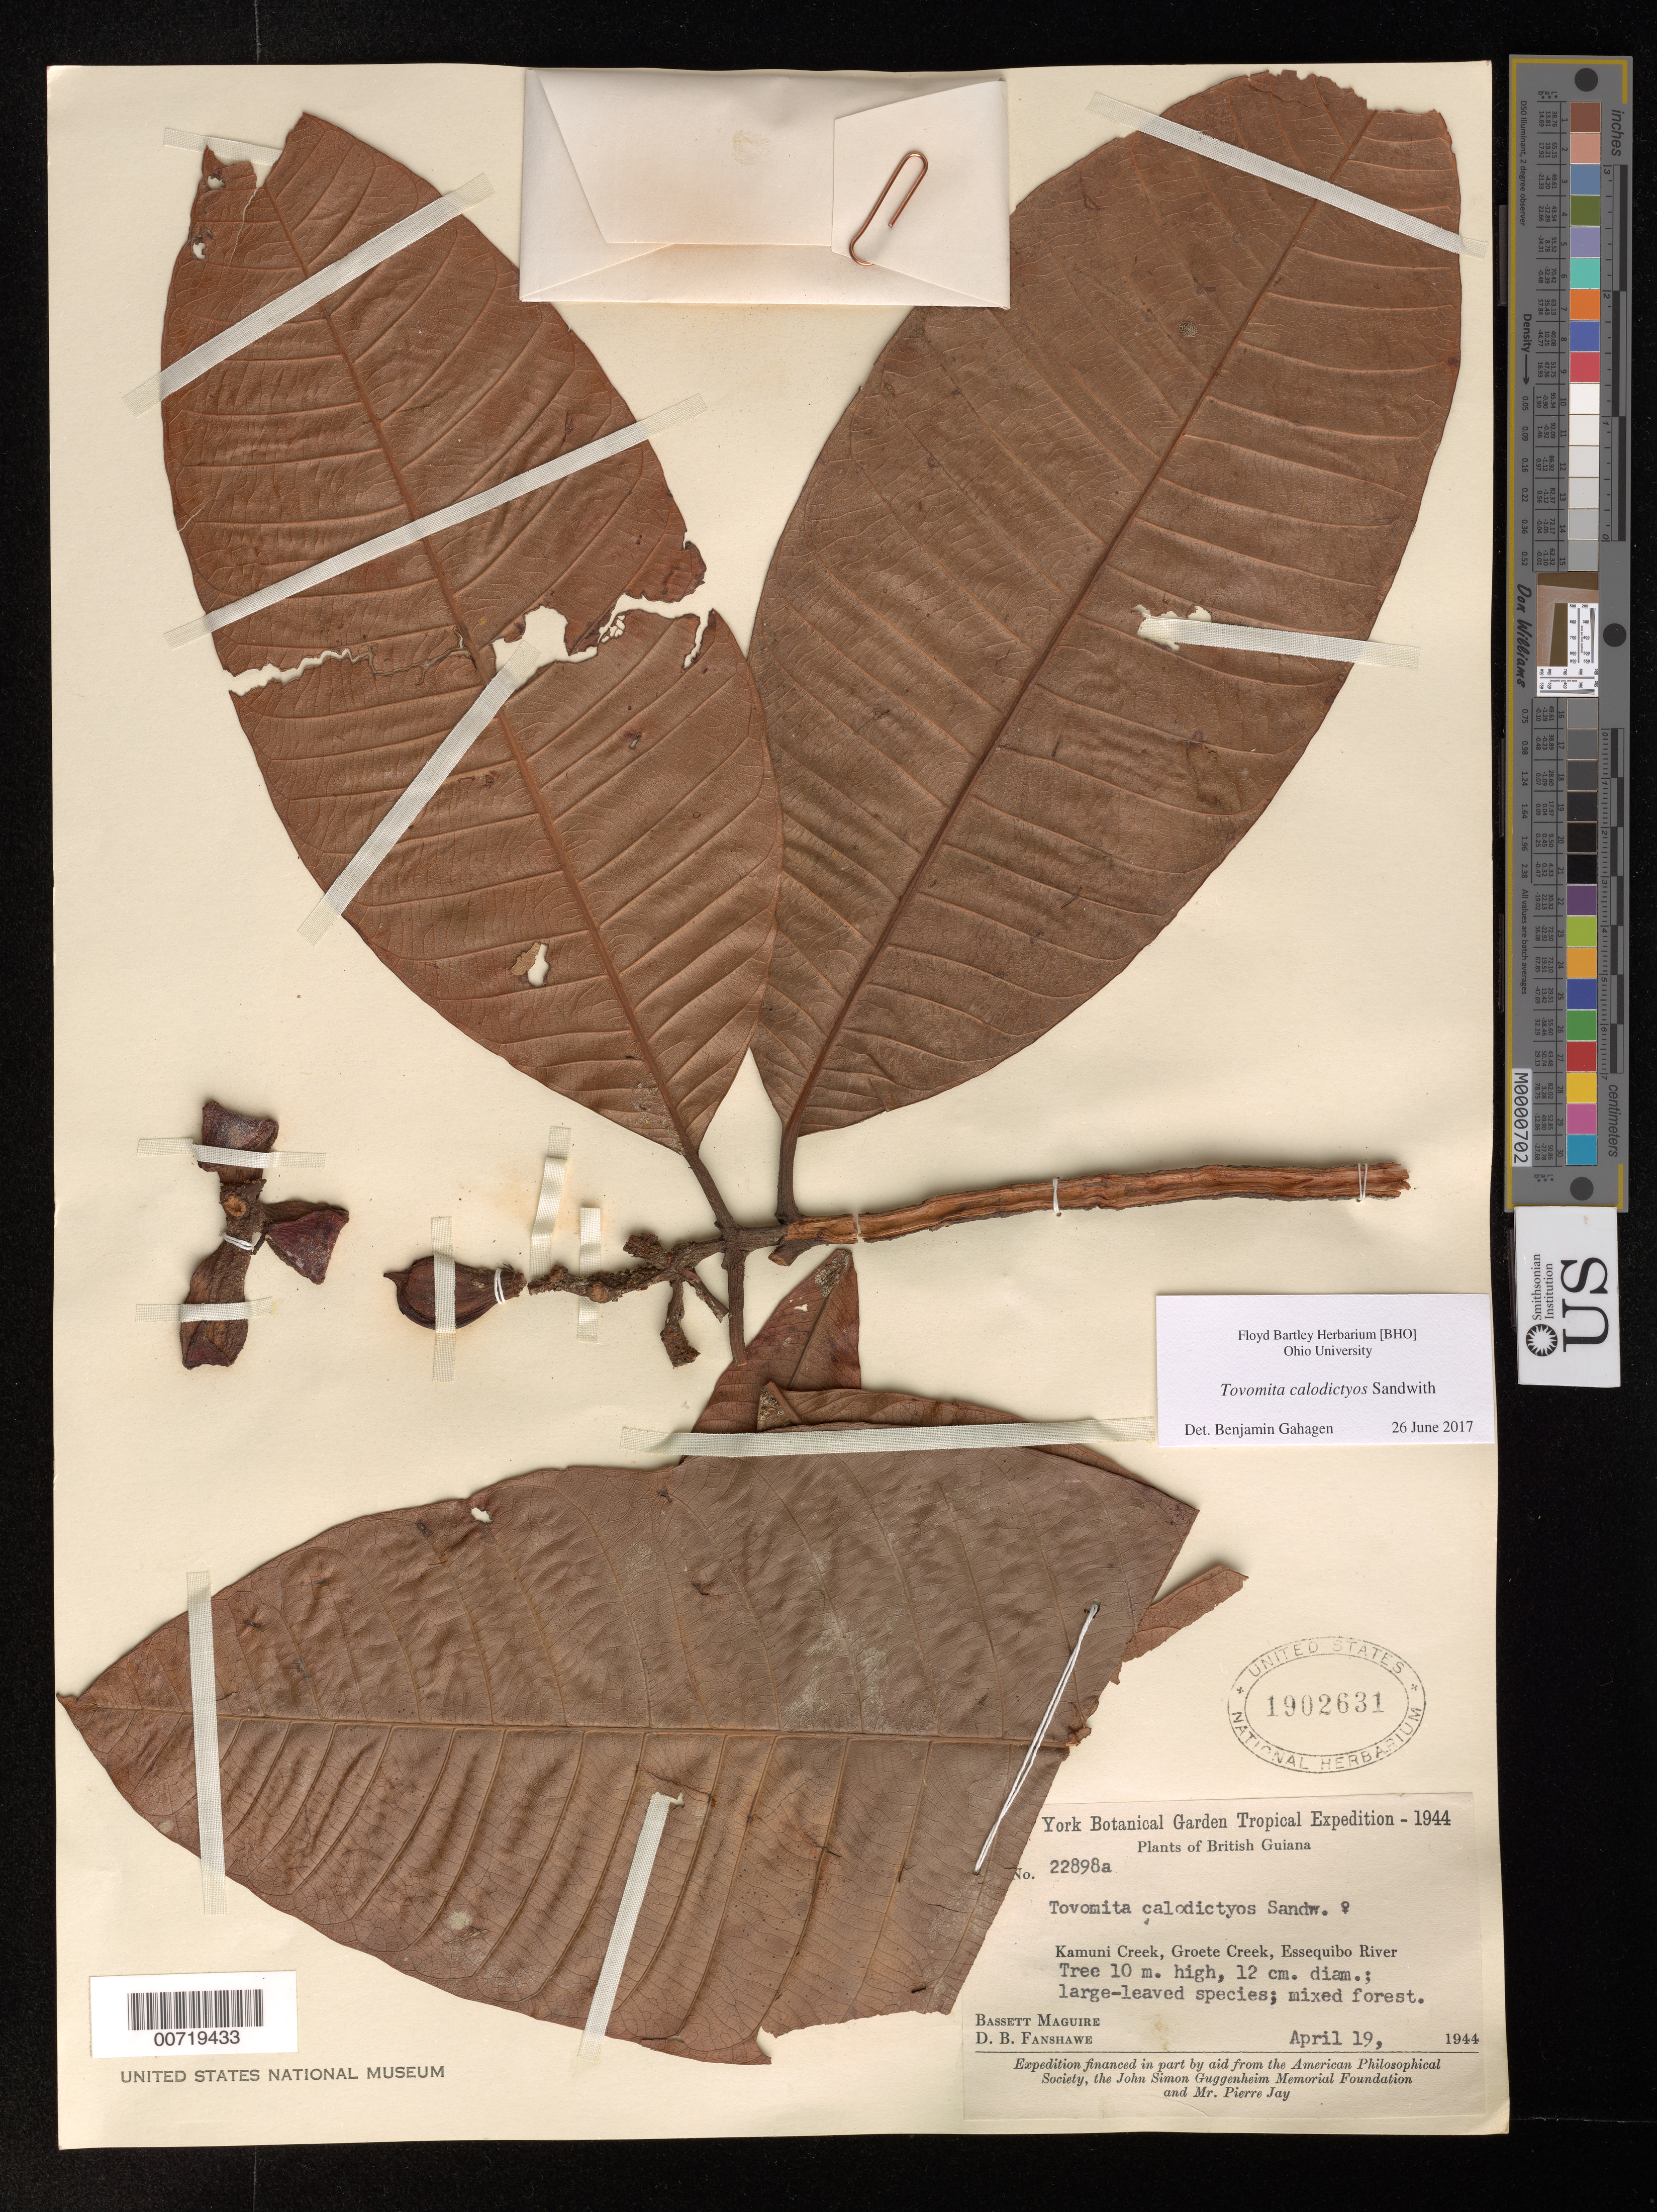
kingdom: Plantae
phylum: Tracheophyta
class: Magnoliopsida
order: Malpighiales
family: Clusiaceae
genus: Tovomita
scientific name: Tovomita calodictyos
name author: Sandwith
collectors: B. Maguire & D. B. Fanshawe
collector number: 22898 a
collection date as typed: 19-Apr-44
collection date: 1944-04-19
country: Guyana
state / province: Essequibo Isl-W. Demerara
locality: Kamuni Creek, Groete Creek, Essequibo River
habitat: Mixed forest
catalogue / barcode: US 1902631